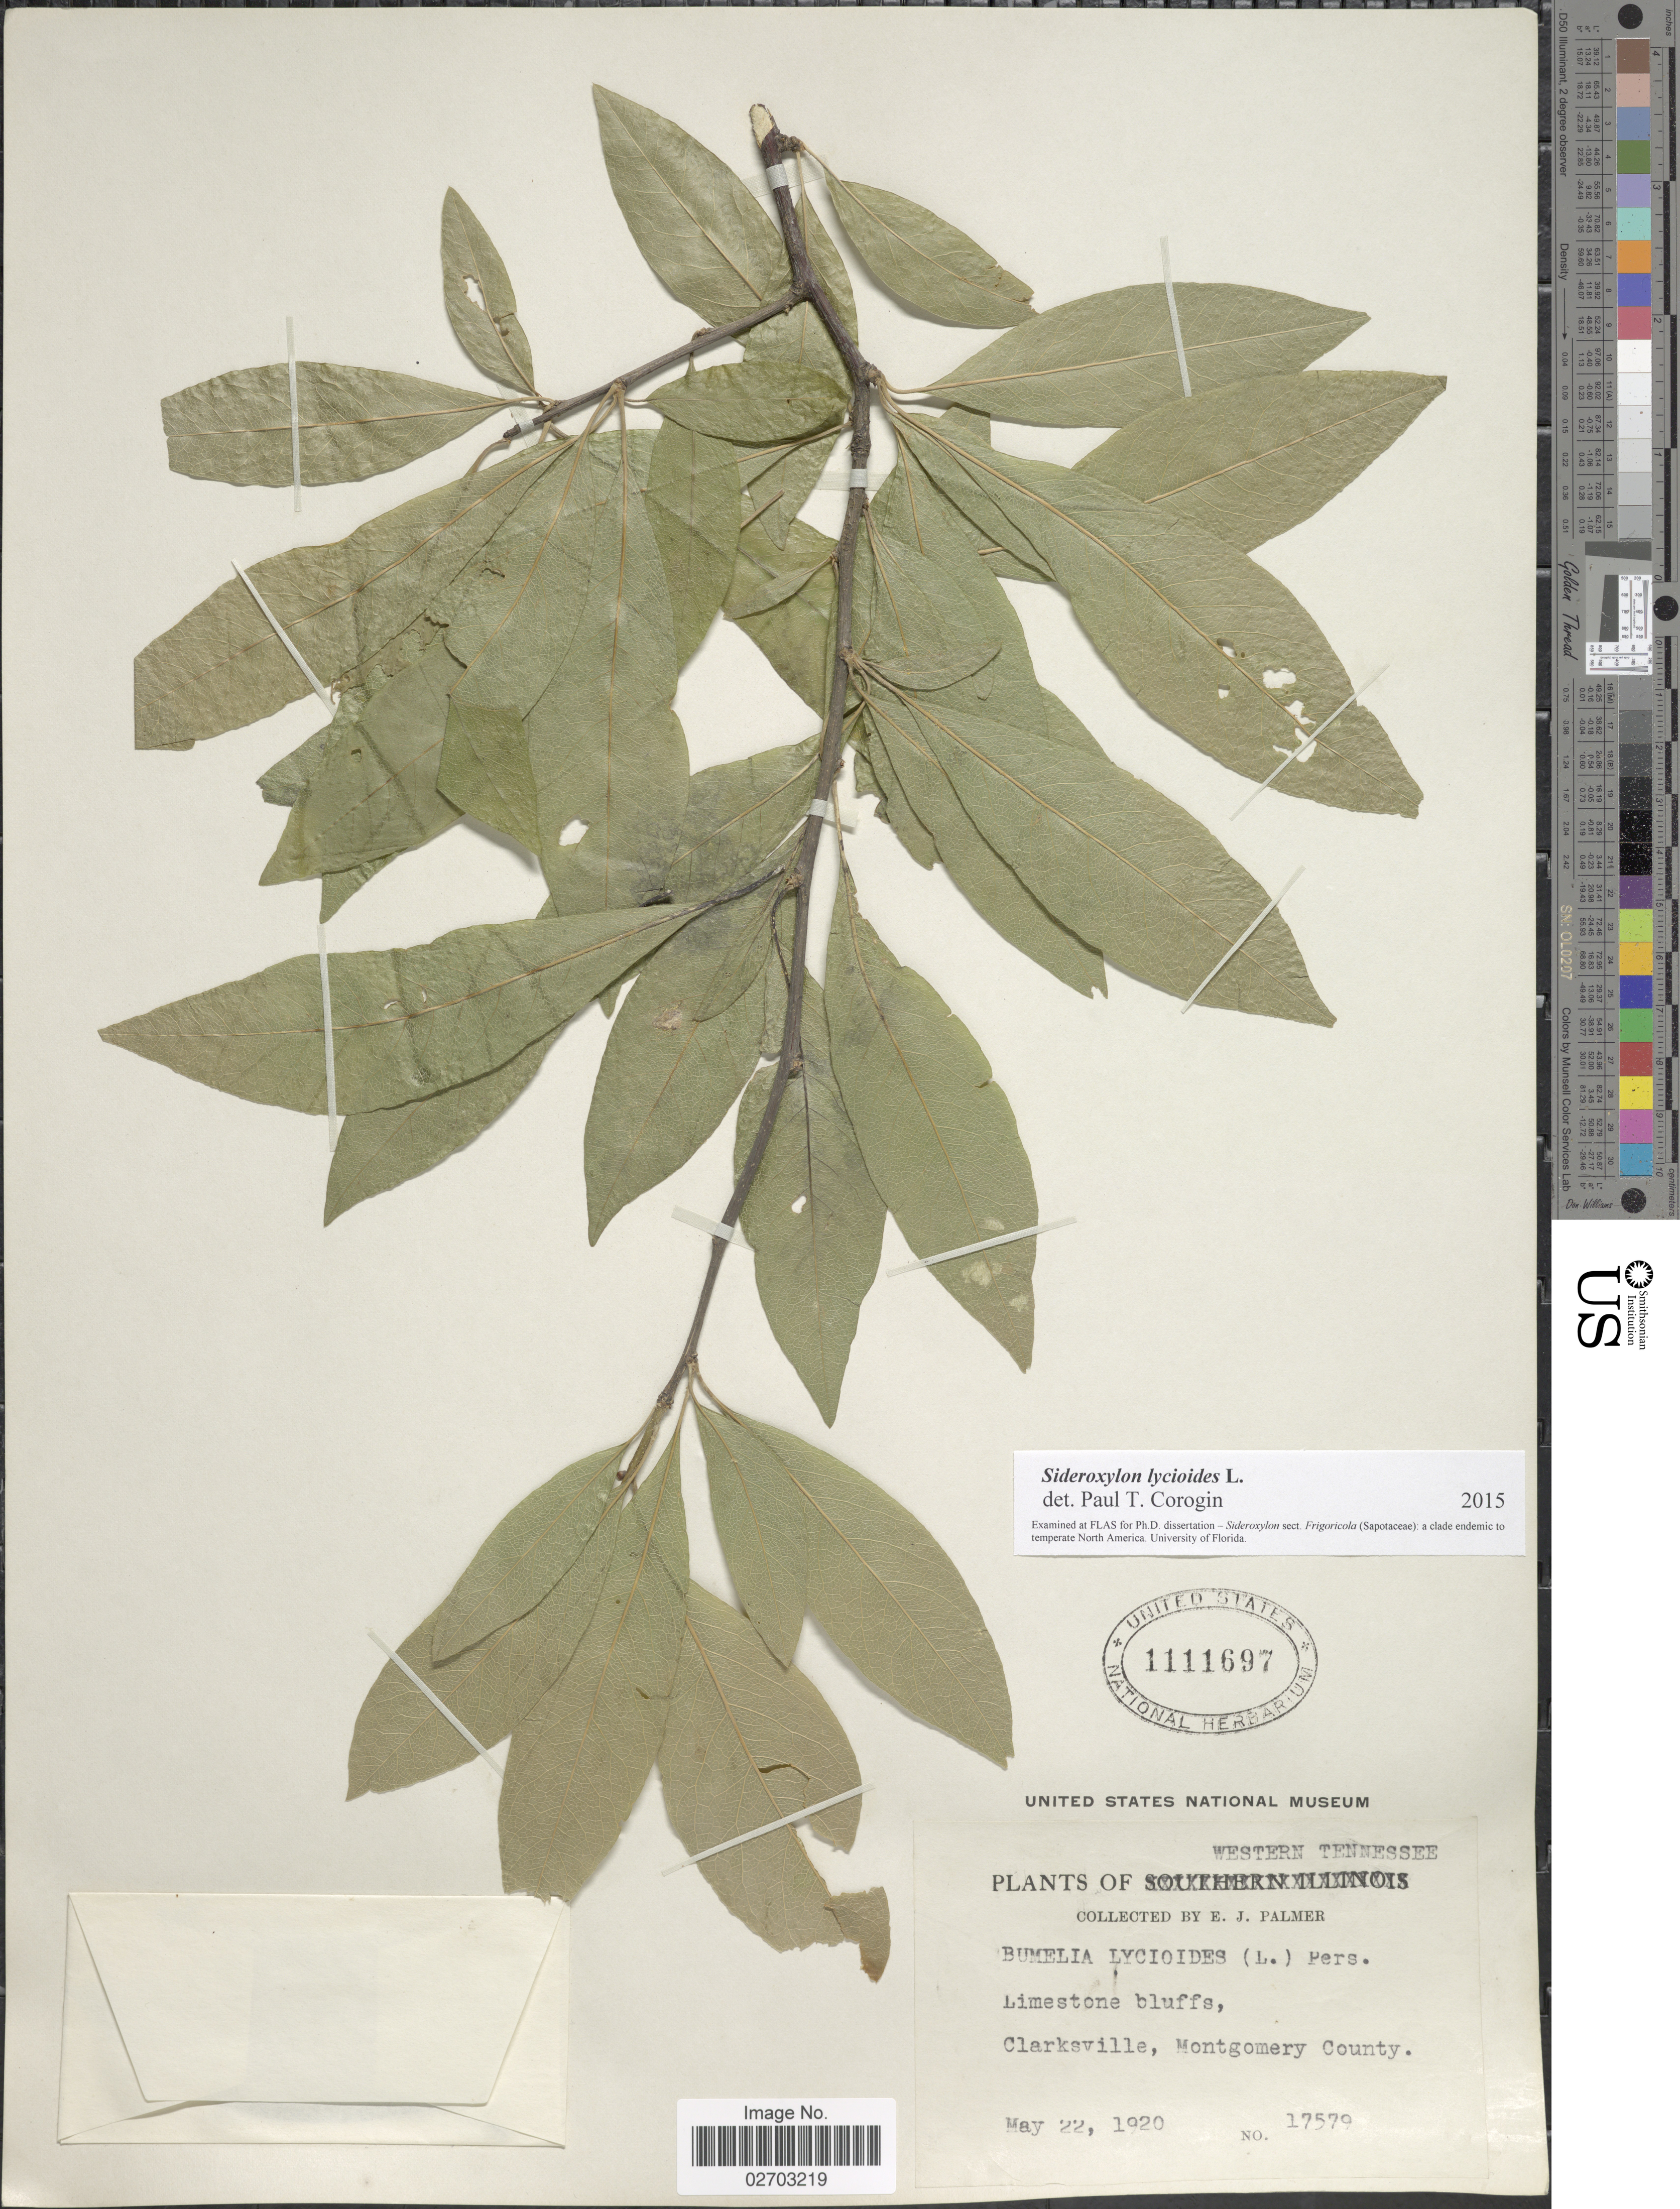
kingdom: Plantae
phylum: Tracheophyta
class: Magnoliopsida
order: Ericales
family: Sapotaceae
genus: Sideroxylon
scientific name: Sideroxylon lycioides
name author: L.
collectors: E. J. Palmer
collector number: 17579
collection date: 1920-05-22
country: United States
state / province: Tennessee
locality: Western Tennessee, Limestone bluffs, Clarksville, Montgomery County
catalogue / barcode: US 1111697